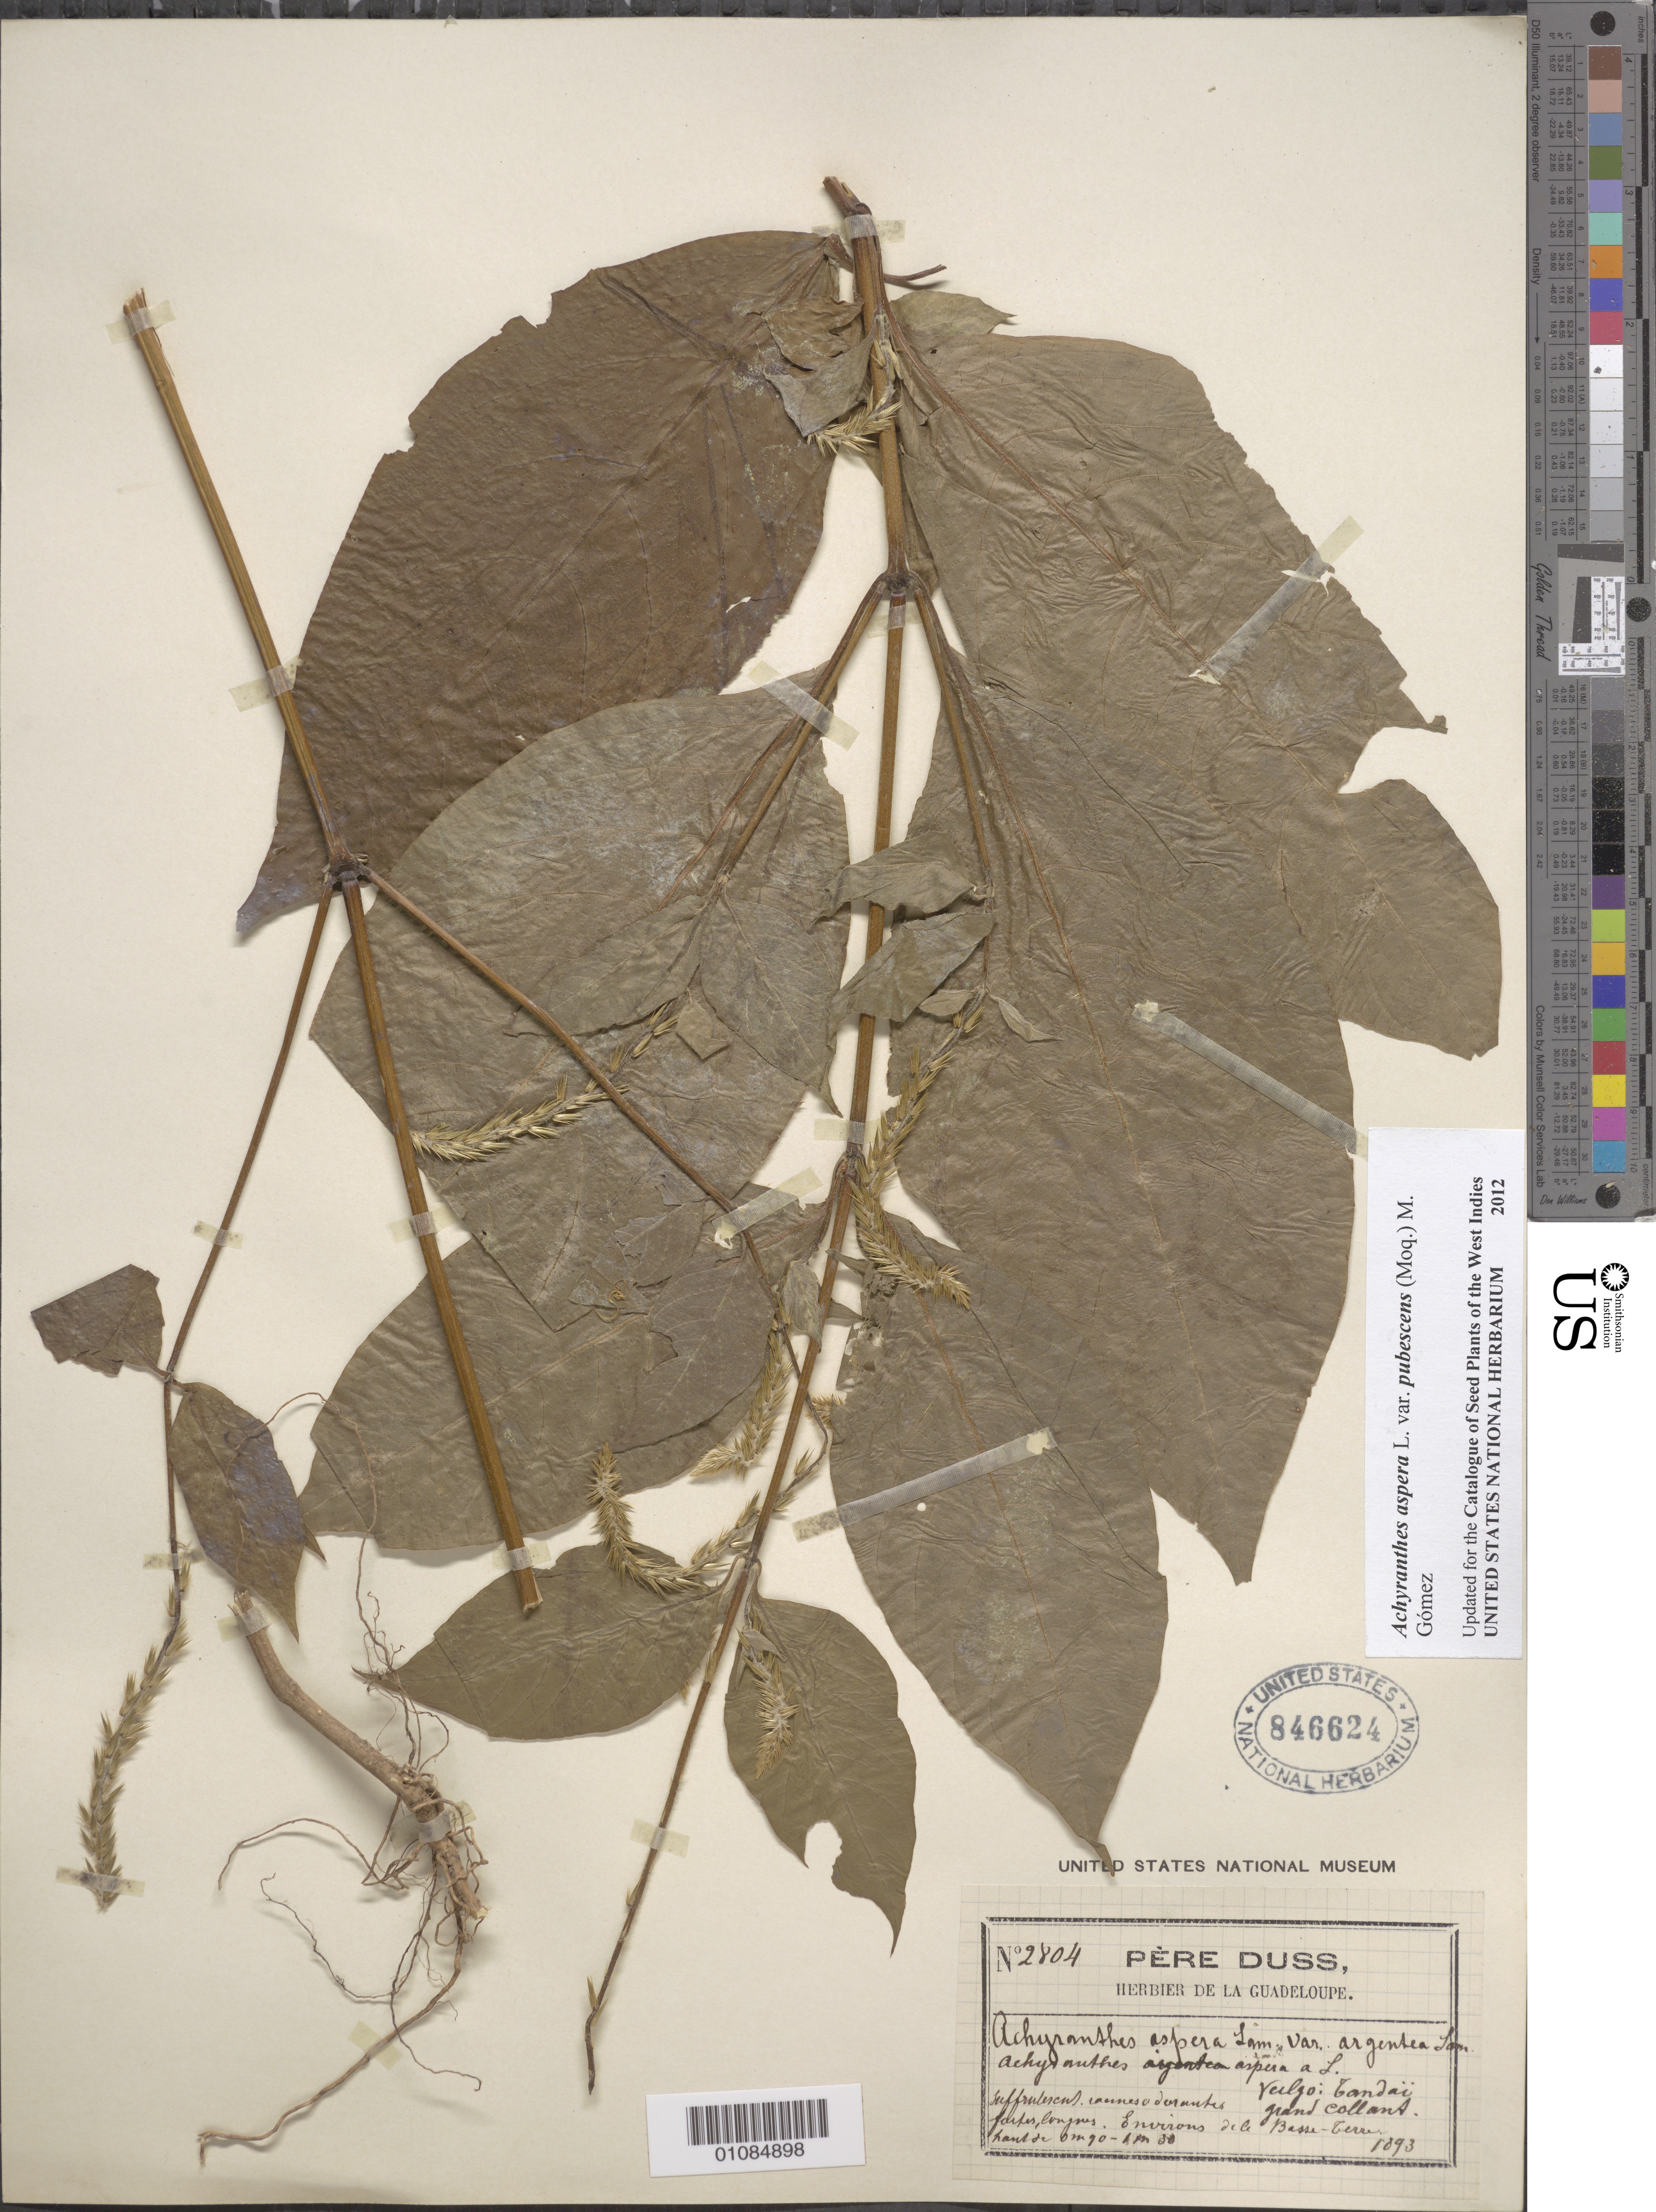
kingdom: Plantae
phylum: Tracheophyta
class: Magnoliopsida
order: Caryophyllales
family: Amaranthaceae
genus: Achyranthes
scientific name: Achyranthes aspera var. pubescens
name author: (Moq.) M. Gómez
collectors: Père Duss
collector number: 2804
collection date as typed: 1893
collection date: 1893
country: Guadeloupe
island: Basse Terre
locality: Basse-Terre, veilgo: Candai grand collant.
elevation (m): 0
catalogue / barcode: US 846624